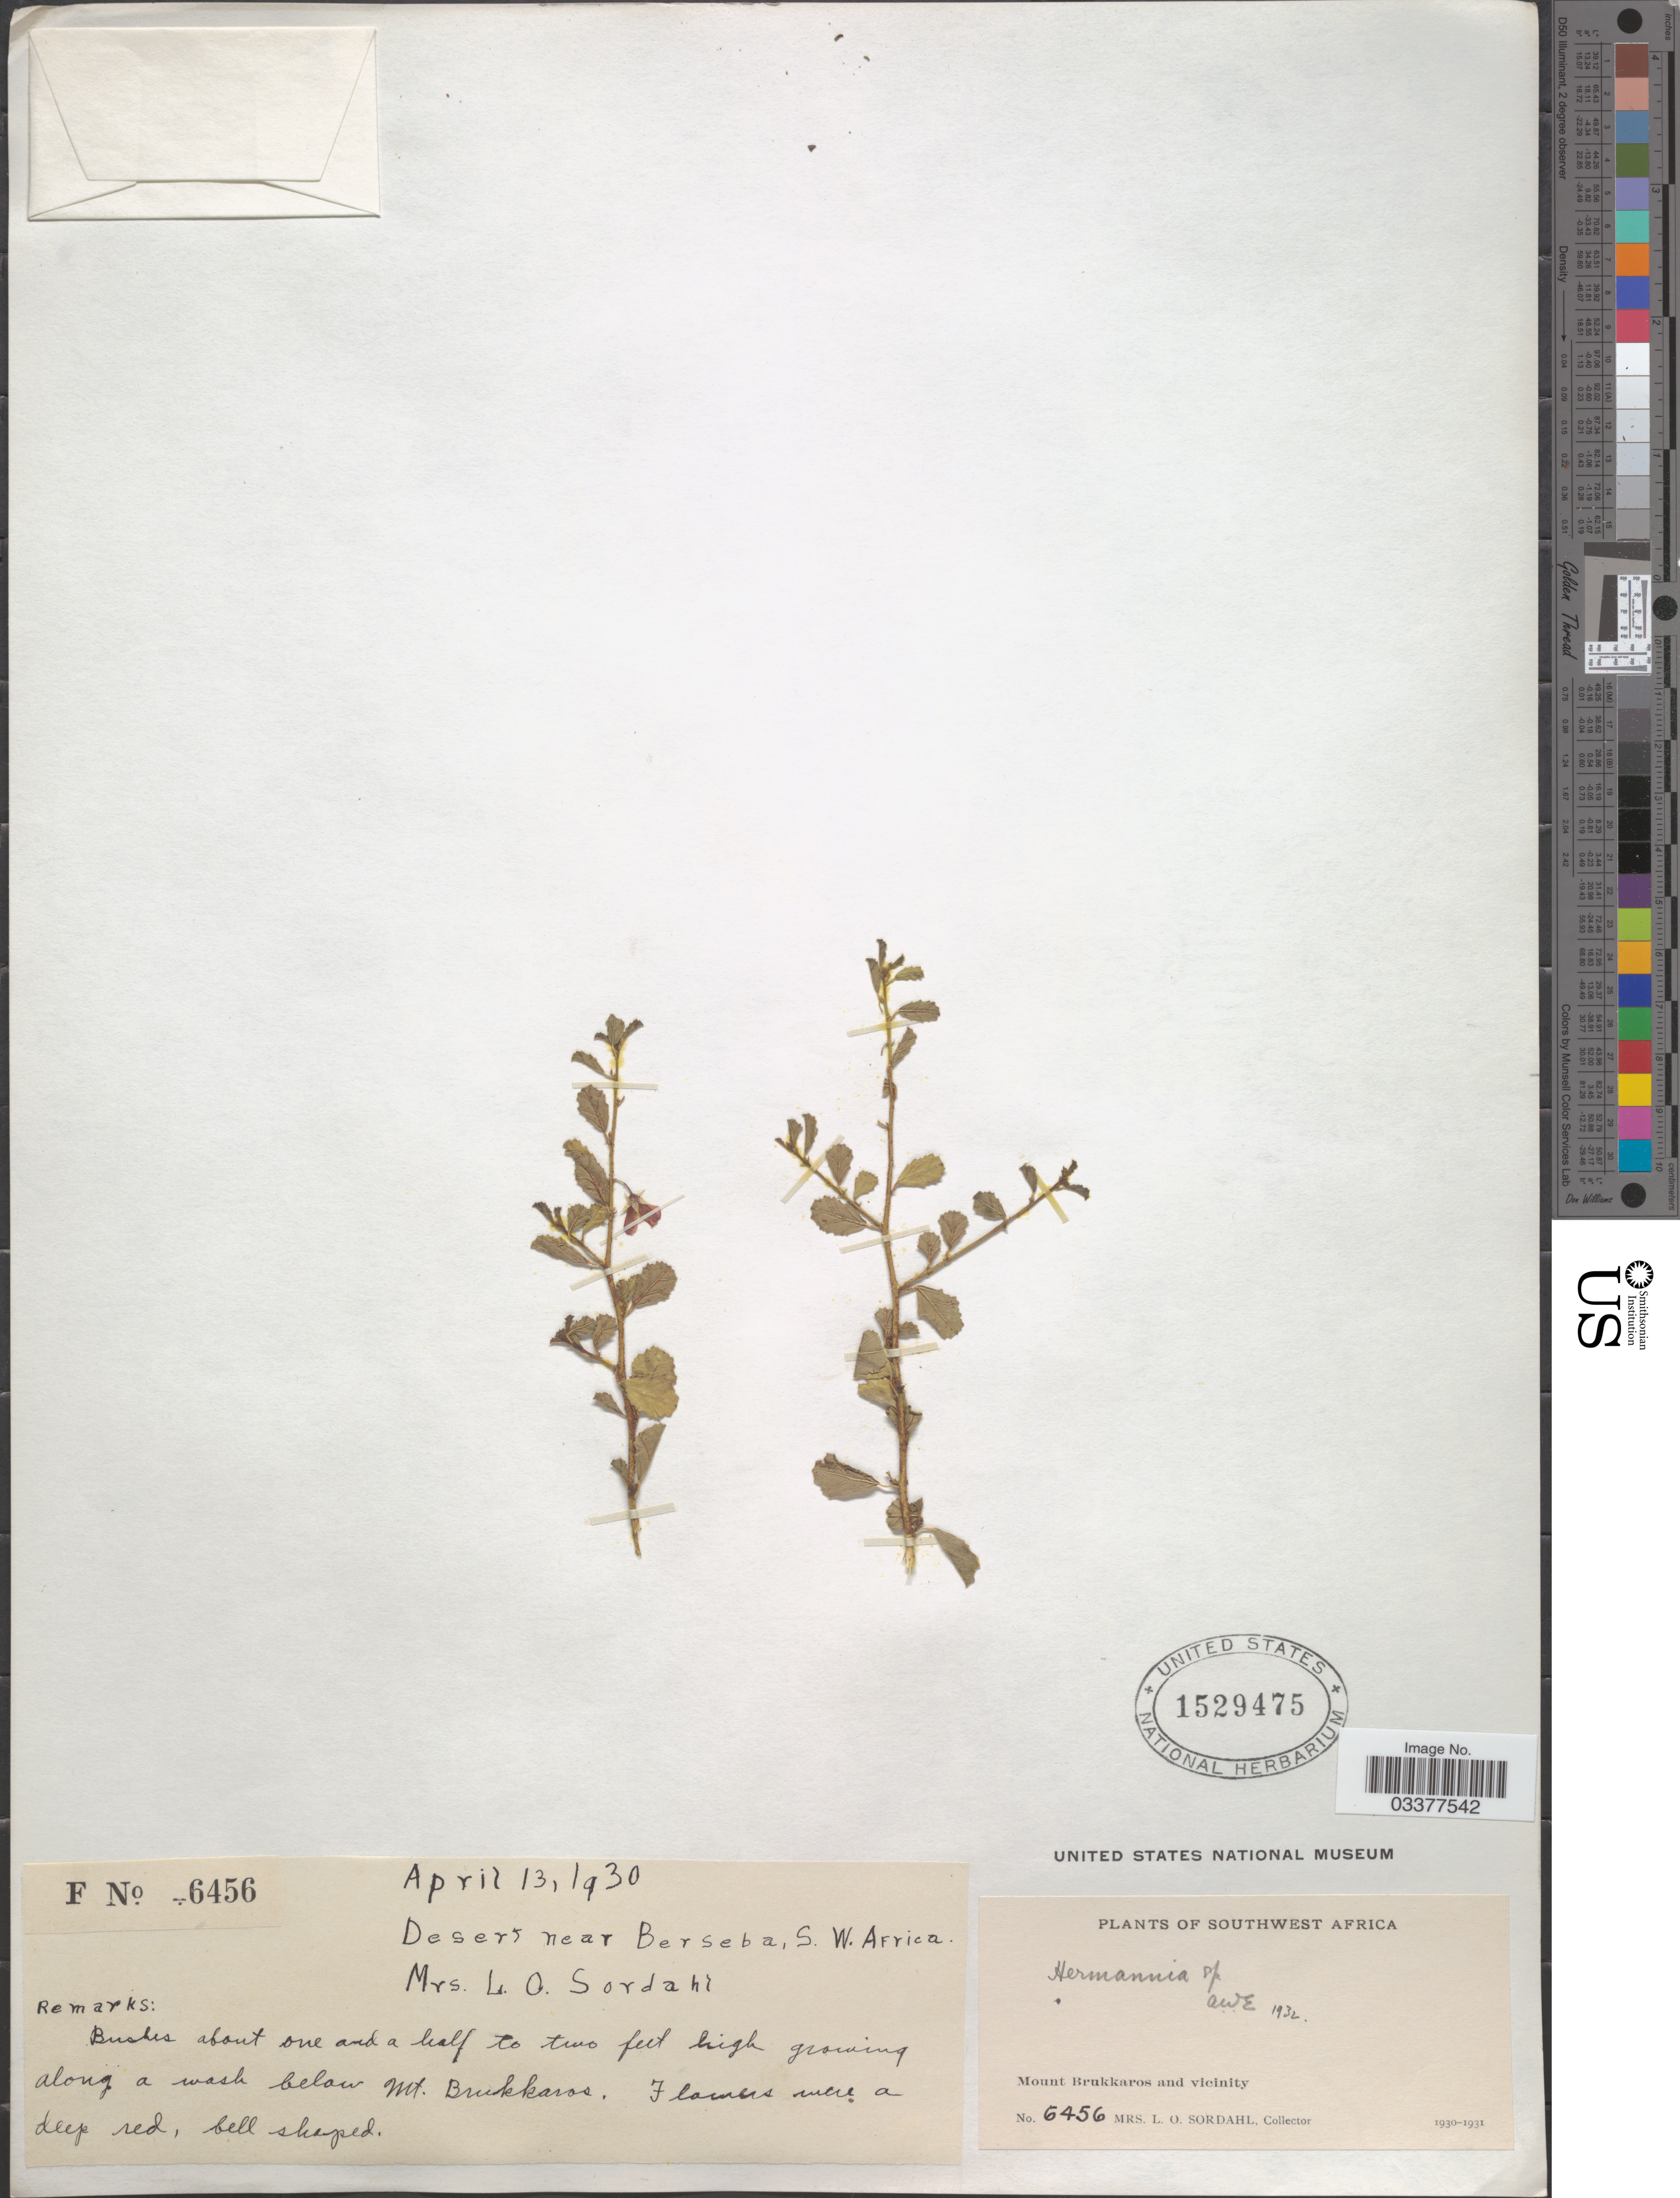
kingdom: Plantae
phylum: Tracheophyta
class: Magnoliopsida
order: Malvales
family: Malvaceae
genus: Hermannia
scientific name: Hermannia sp.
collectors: L. Sordahl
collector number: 6456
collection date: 1930-04-13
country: Namibia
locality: Desert near Berseba, Southwest Africa. Below Mt. Brukkaros. Mount Brukkaros and vicinity.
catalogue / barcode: US 1529475